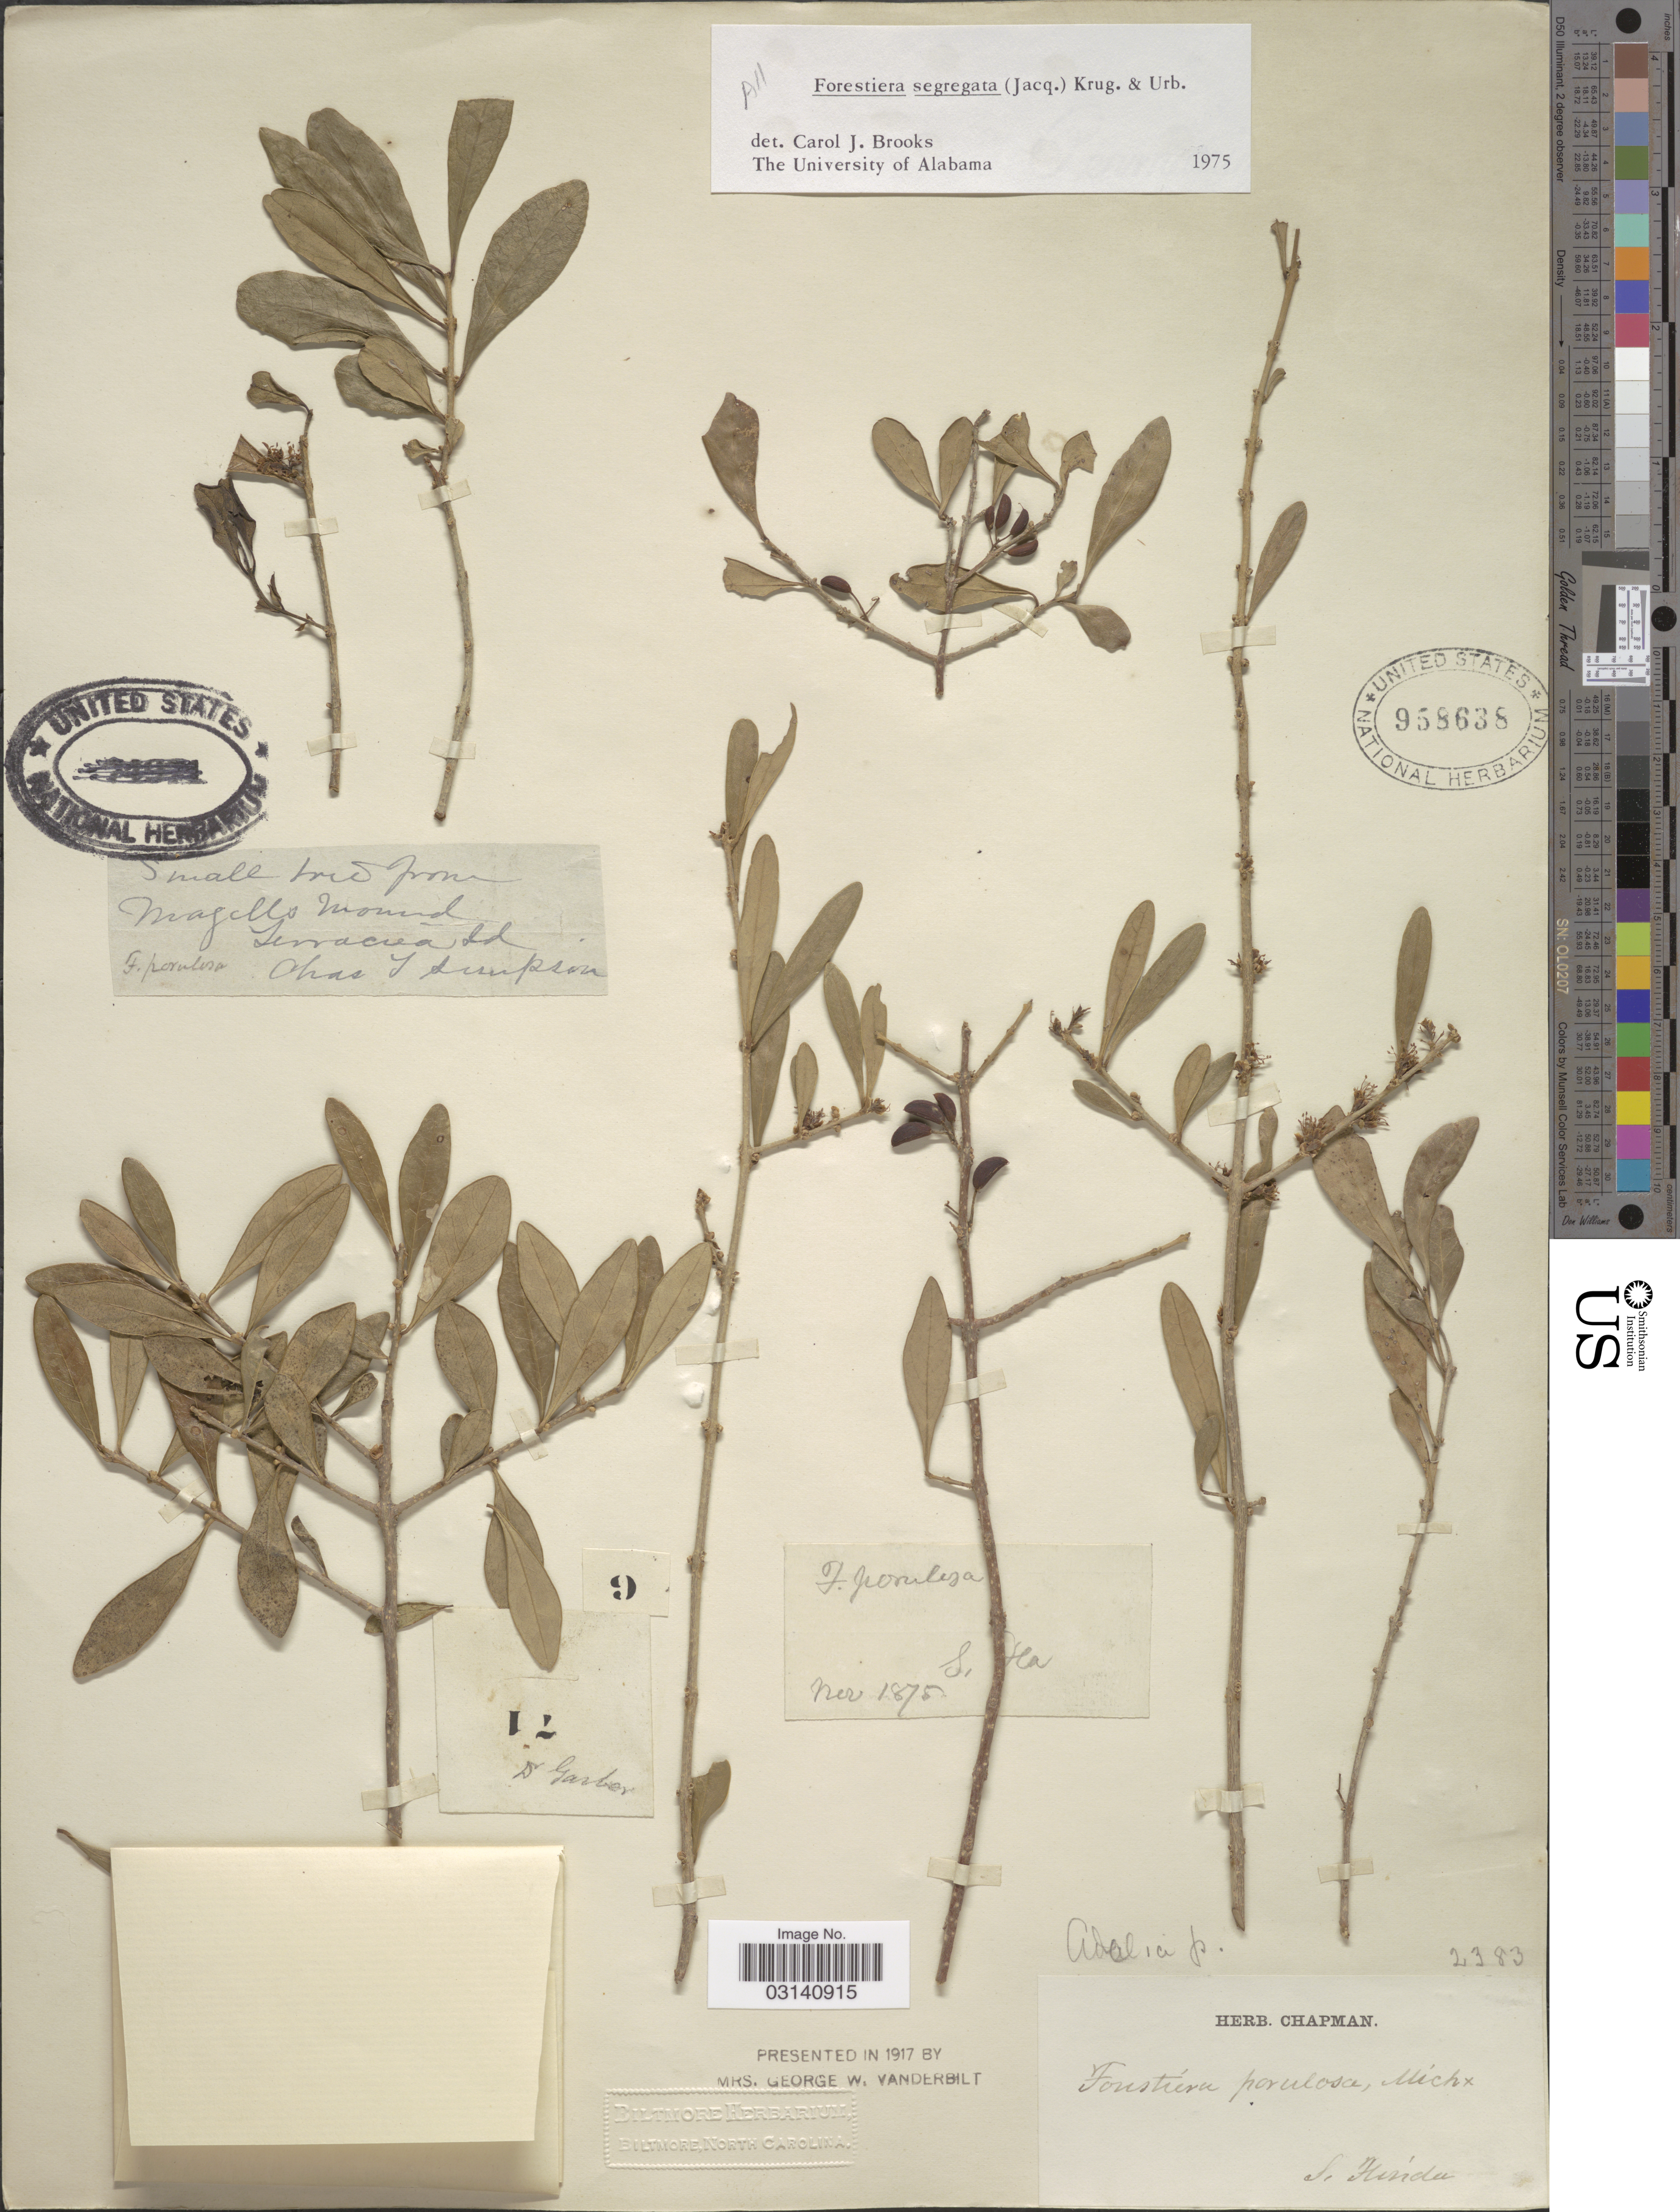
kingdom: Plantae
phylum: Tracheophyta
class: Magnoliopsida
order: Lamiales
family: Oleaceae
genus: Forestiera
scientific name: Forestiera segregata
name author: (Jacq.) Krug & Urb.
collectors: C. Simpson & Garber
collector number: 9?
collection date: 1875-11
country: United States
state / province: Florida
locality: Magello Mound Terra Ceia Id.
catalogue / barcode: US 958638